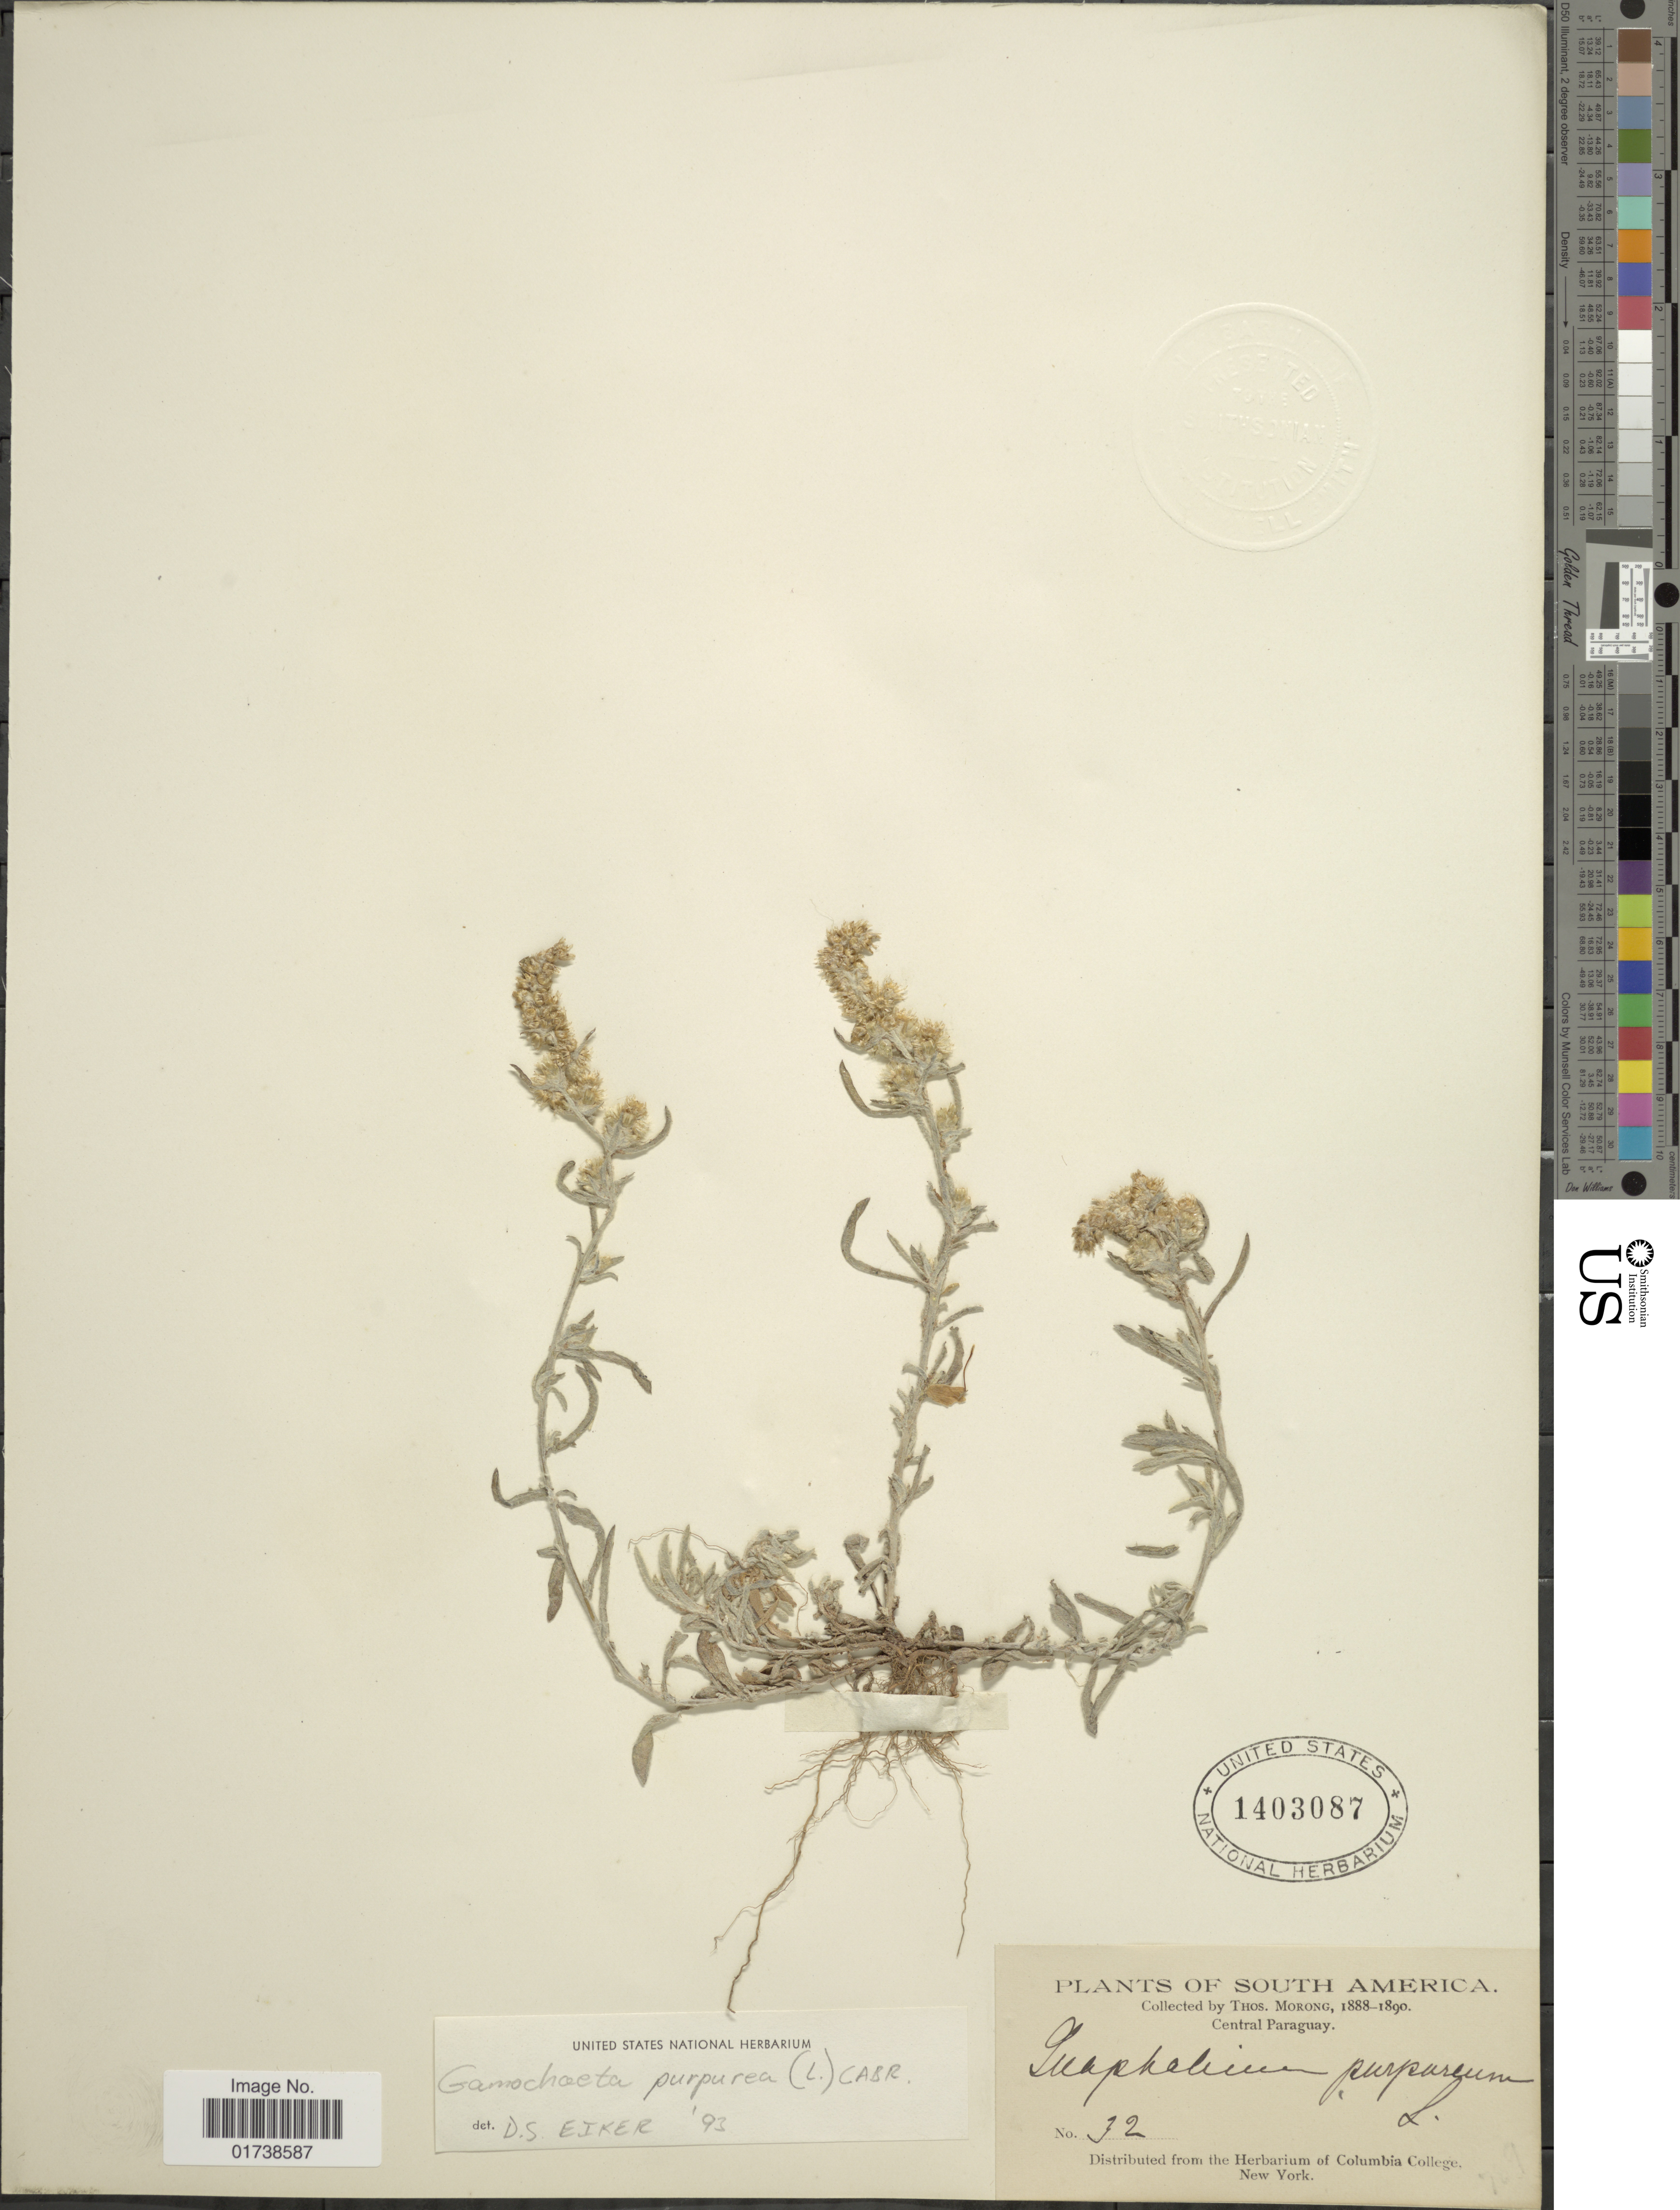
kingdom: Plantae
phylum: Tracheophyta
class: Magnoliopsida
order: Asterales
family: Asteraceae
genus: Gamochaeta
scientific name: Gamochaeta purpurea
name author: (L.) Cabrera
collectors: ex herb. T. Morong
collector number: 32*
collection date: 1888/1890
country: Paraguay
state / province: Central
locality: Central Paraguay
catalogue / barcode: US 1403087